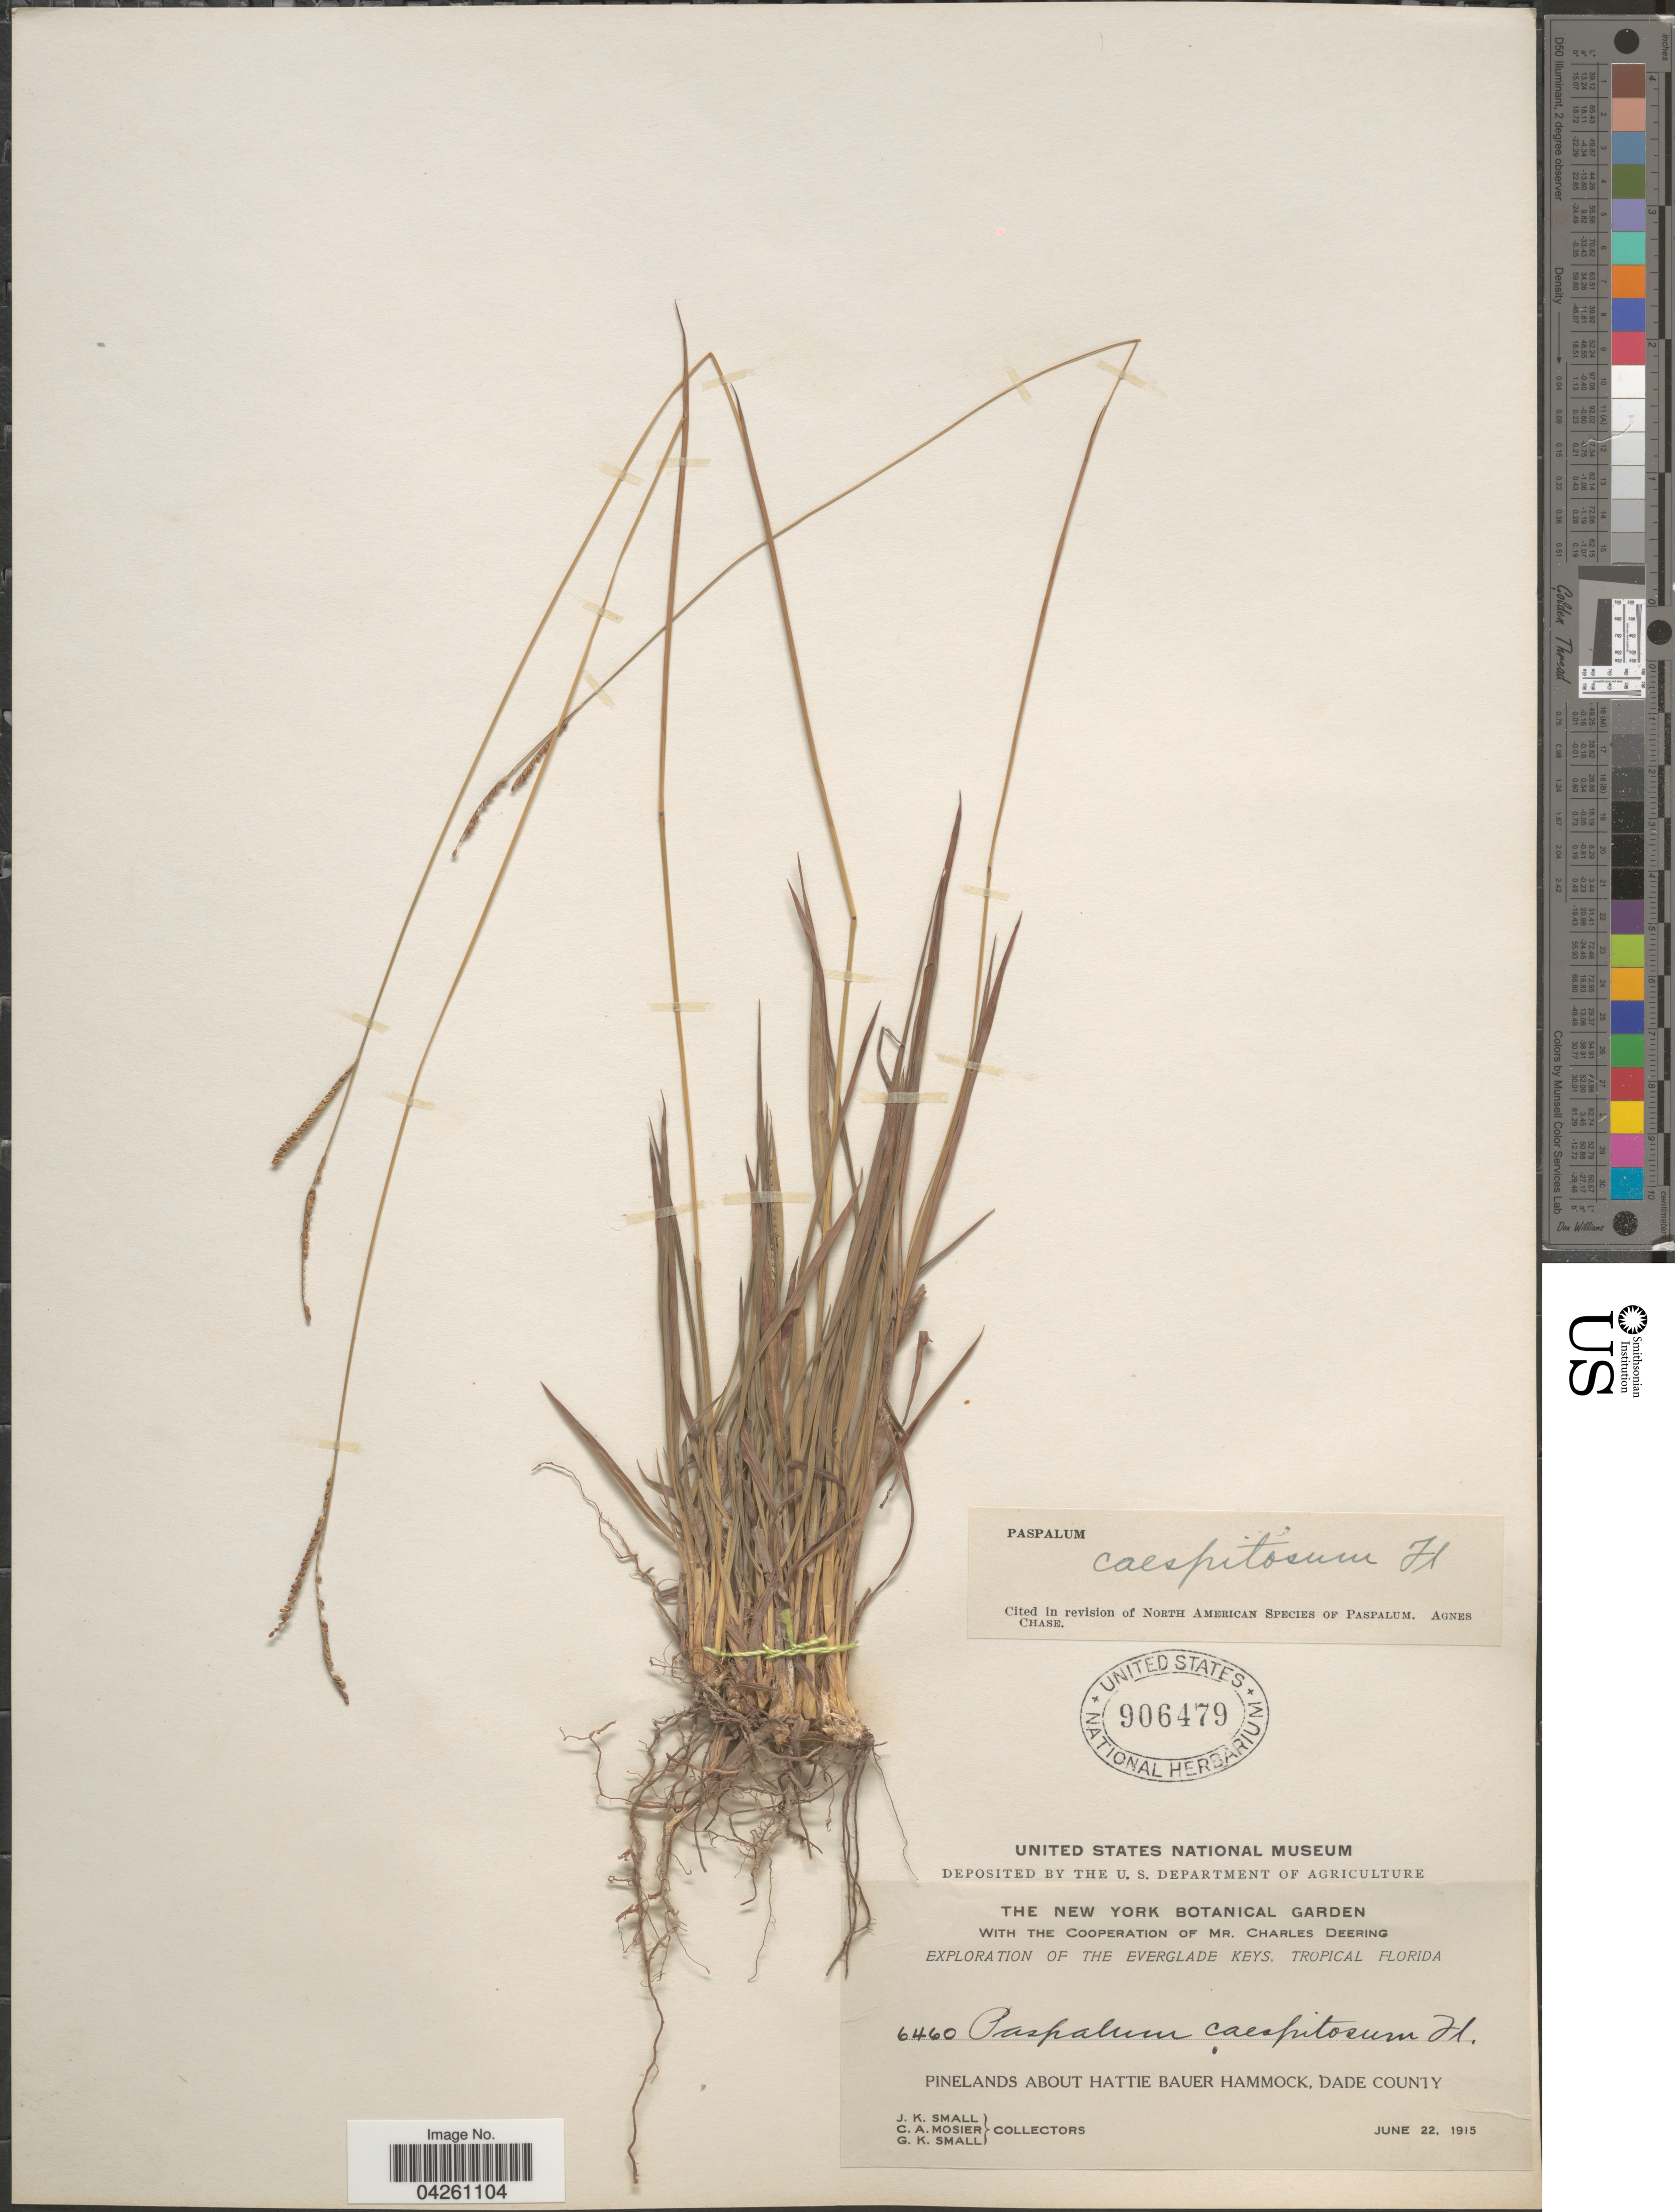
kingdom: Plantae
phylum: Tracheophyta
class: Liliopsida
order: Poales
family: Poaceae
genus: Paspalum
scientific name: Paspalum caespitosum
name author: Flüggé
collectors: J. K. Small, C. A. Mosier & G. K. Small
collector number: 6460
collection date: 1915-06-22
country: United States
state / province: Florida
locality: Exploration of the Everglade Keys, Tropical Florida. Pinelands about Hattie Bauer Hammock, Dade County.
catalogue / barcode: US 906479